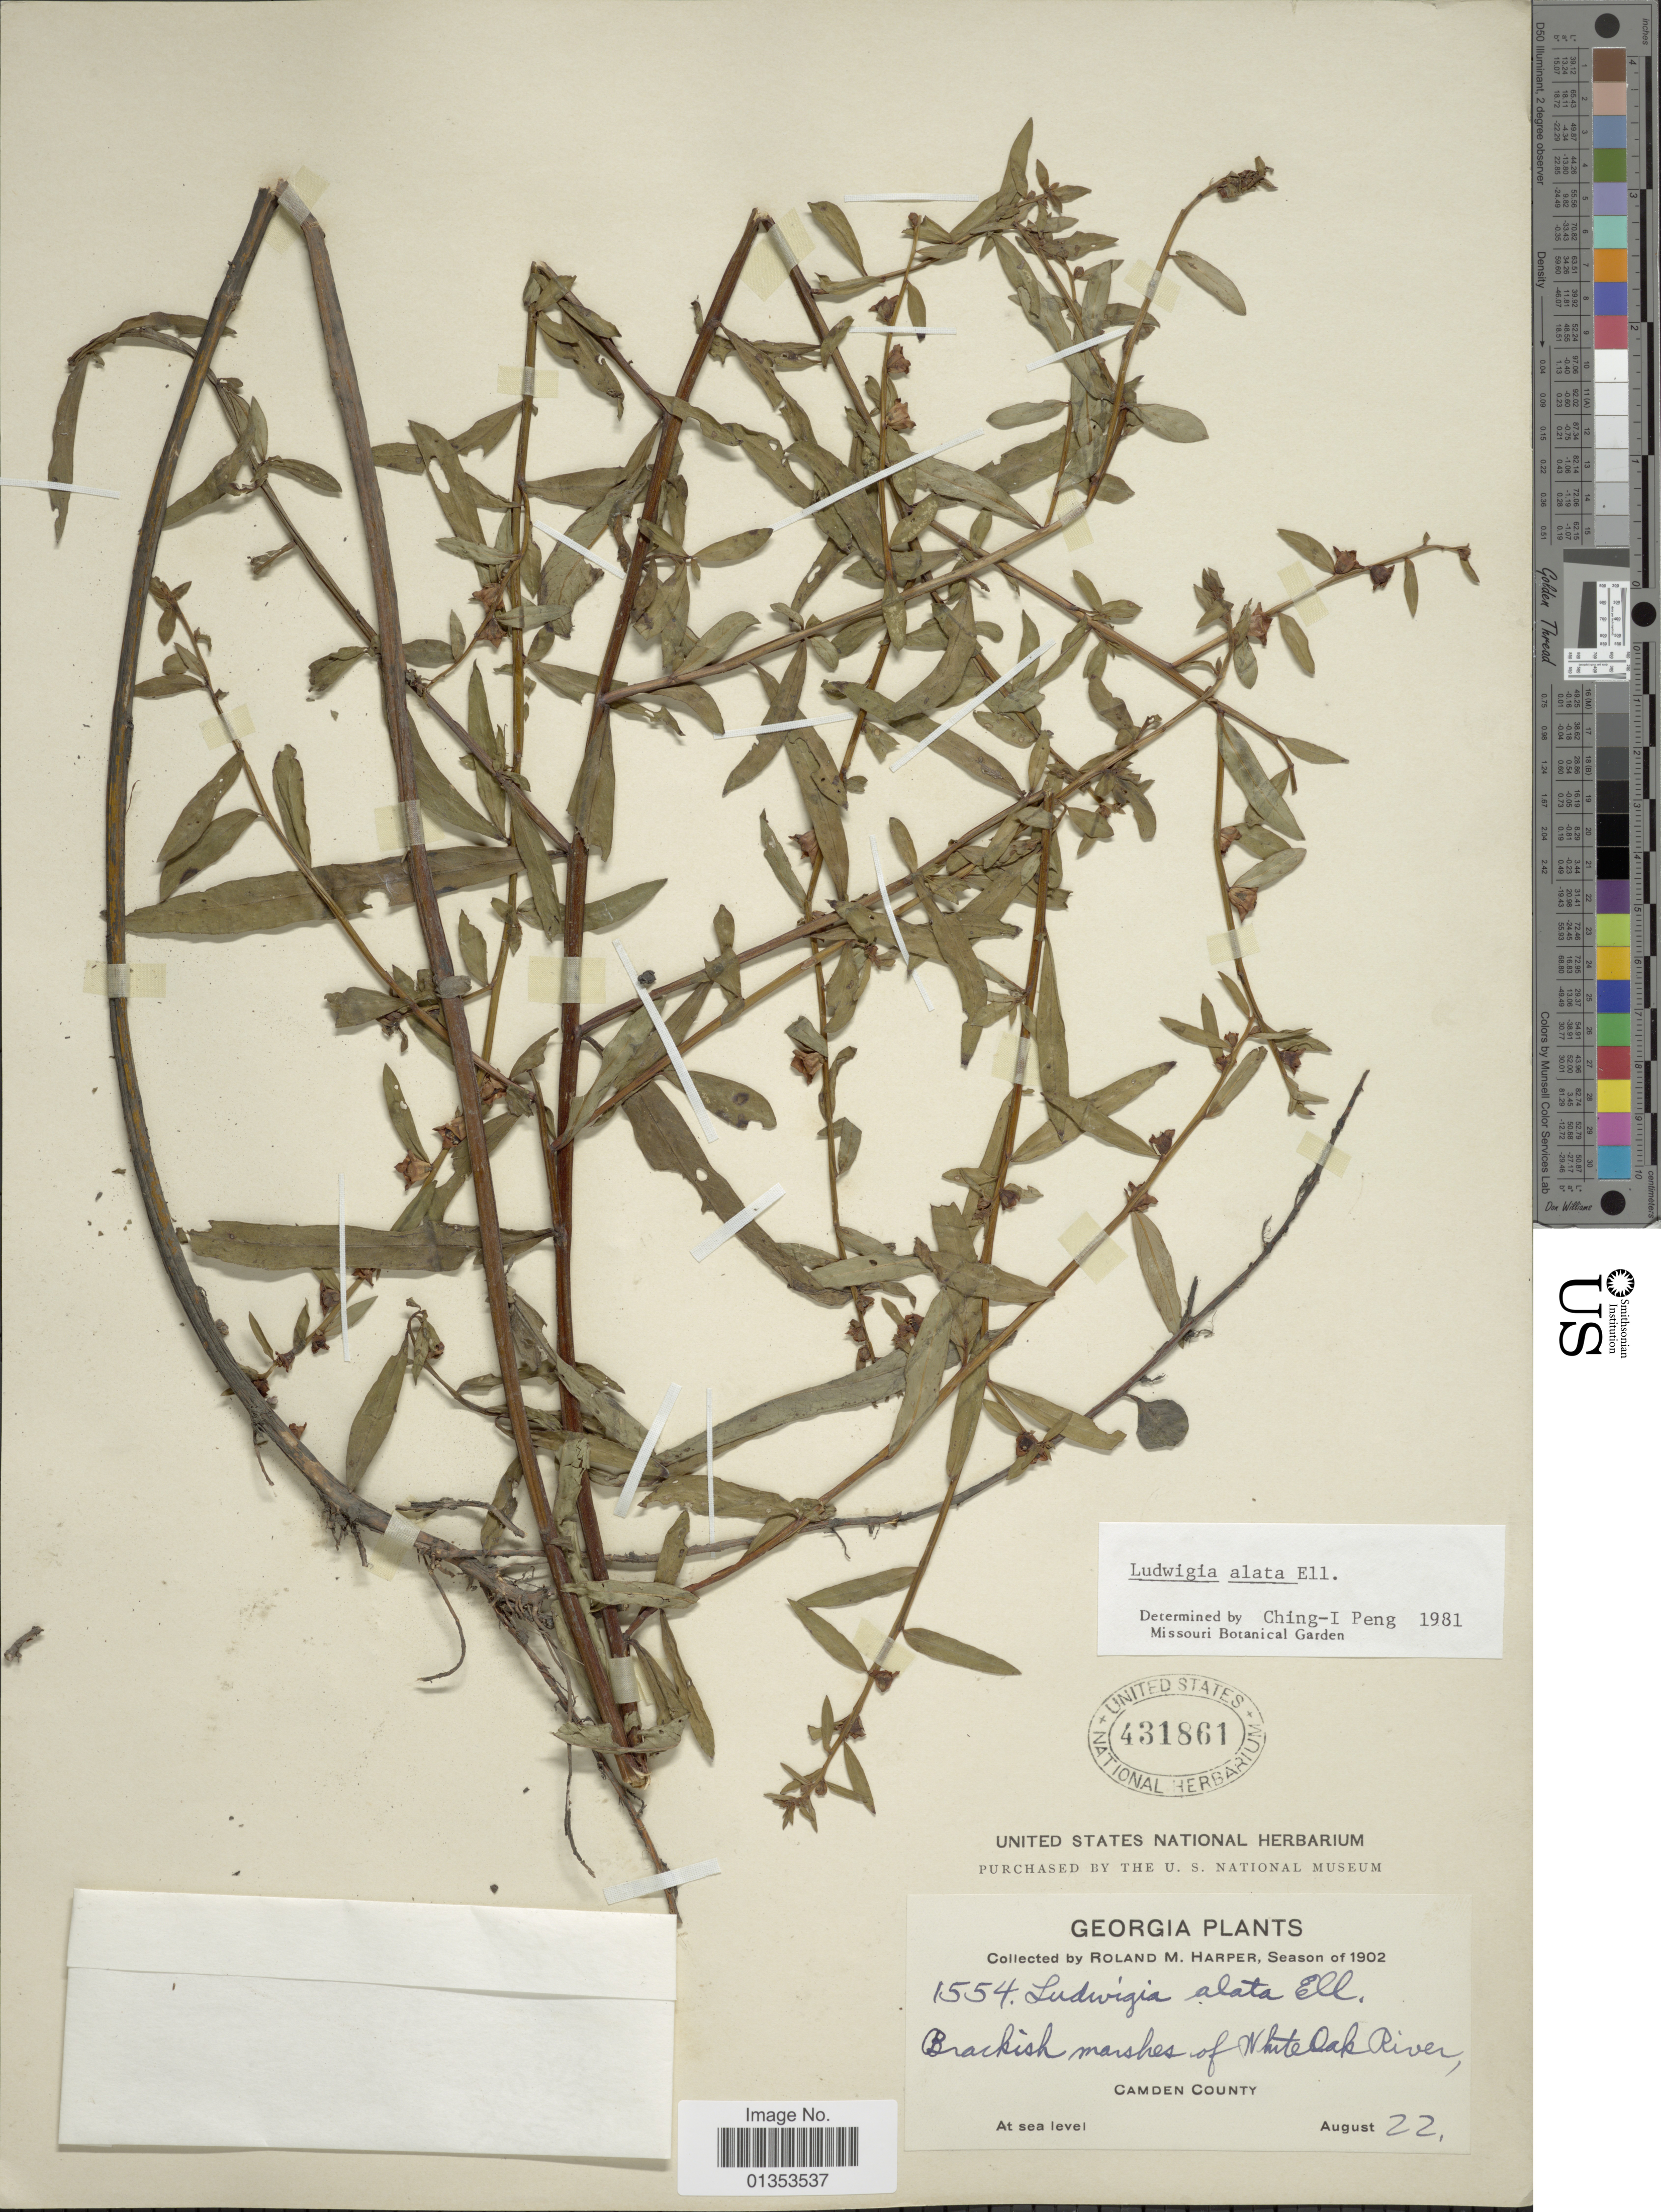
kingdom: Plantae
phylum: Tracheophyta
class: Magnoliopsida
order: Myrtales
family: Onagraceae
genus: Ludwigia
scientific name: Ludwigia alata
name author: Elliott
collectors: R. M. Harper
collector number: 1554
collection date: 1902-08-22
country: United States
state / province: Georgia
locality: Brackish marshes of White Oak River, Camden County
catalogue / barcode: US 431861